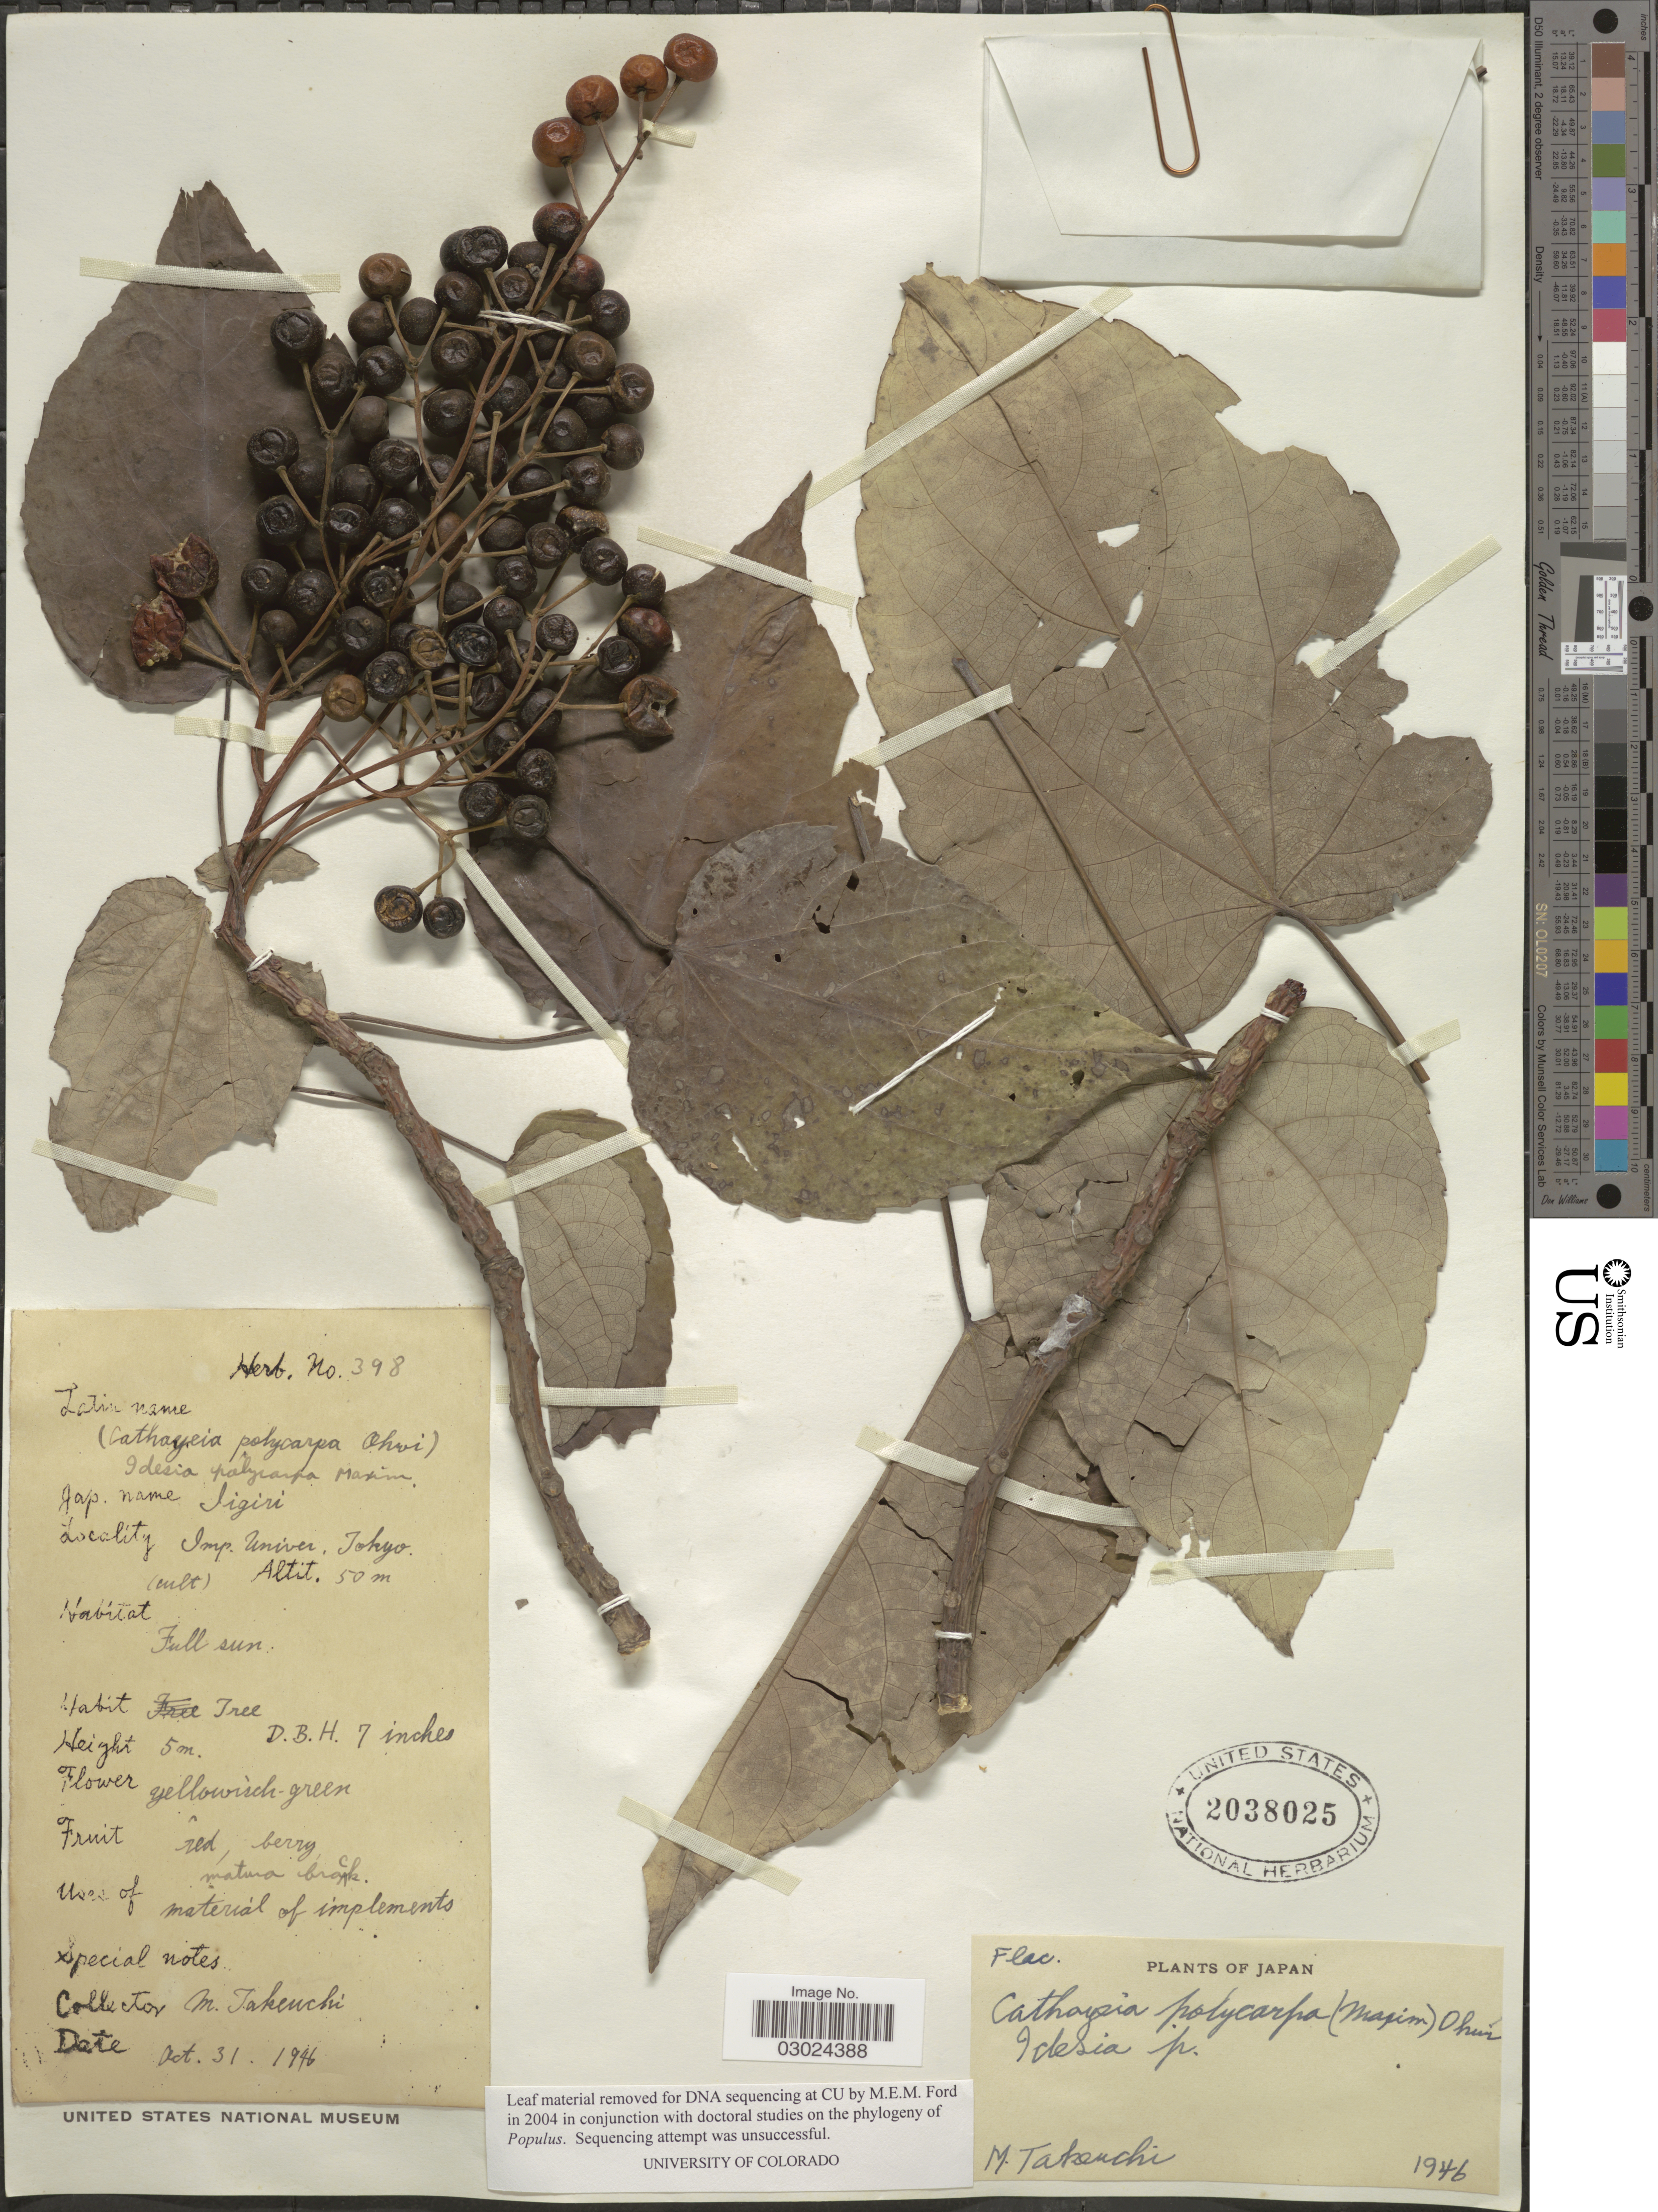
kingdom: Plantae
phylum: Tracheophyta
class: Magnoliopsida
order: Malpighiales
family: Salicaceae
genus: Idesia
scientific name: Idesia polycarpa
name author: Maxim.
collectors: M. Takeuchi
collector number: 398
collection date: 1946-10-31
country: Japan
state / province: Tokyo, Federal City of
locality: Imp. Univer. Tokyo.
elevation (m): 50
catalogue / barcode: US 2038025